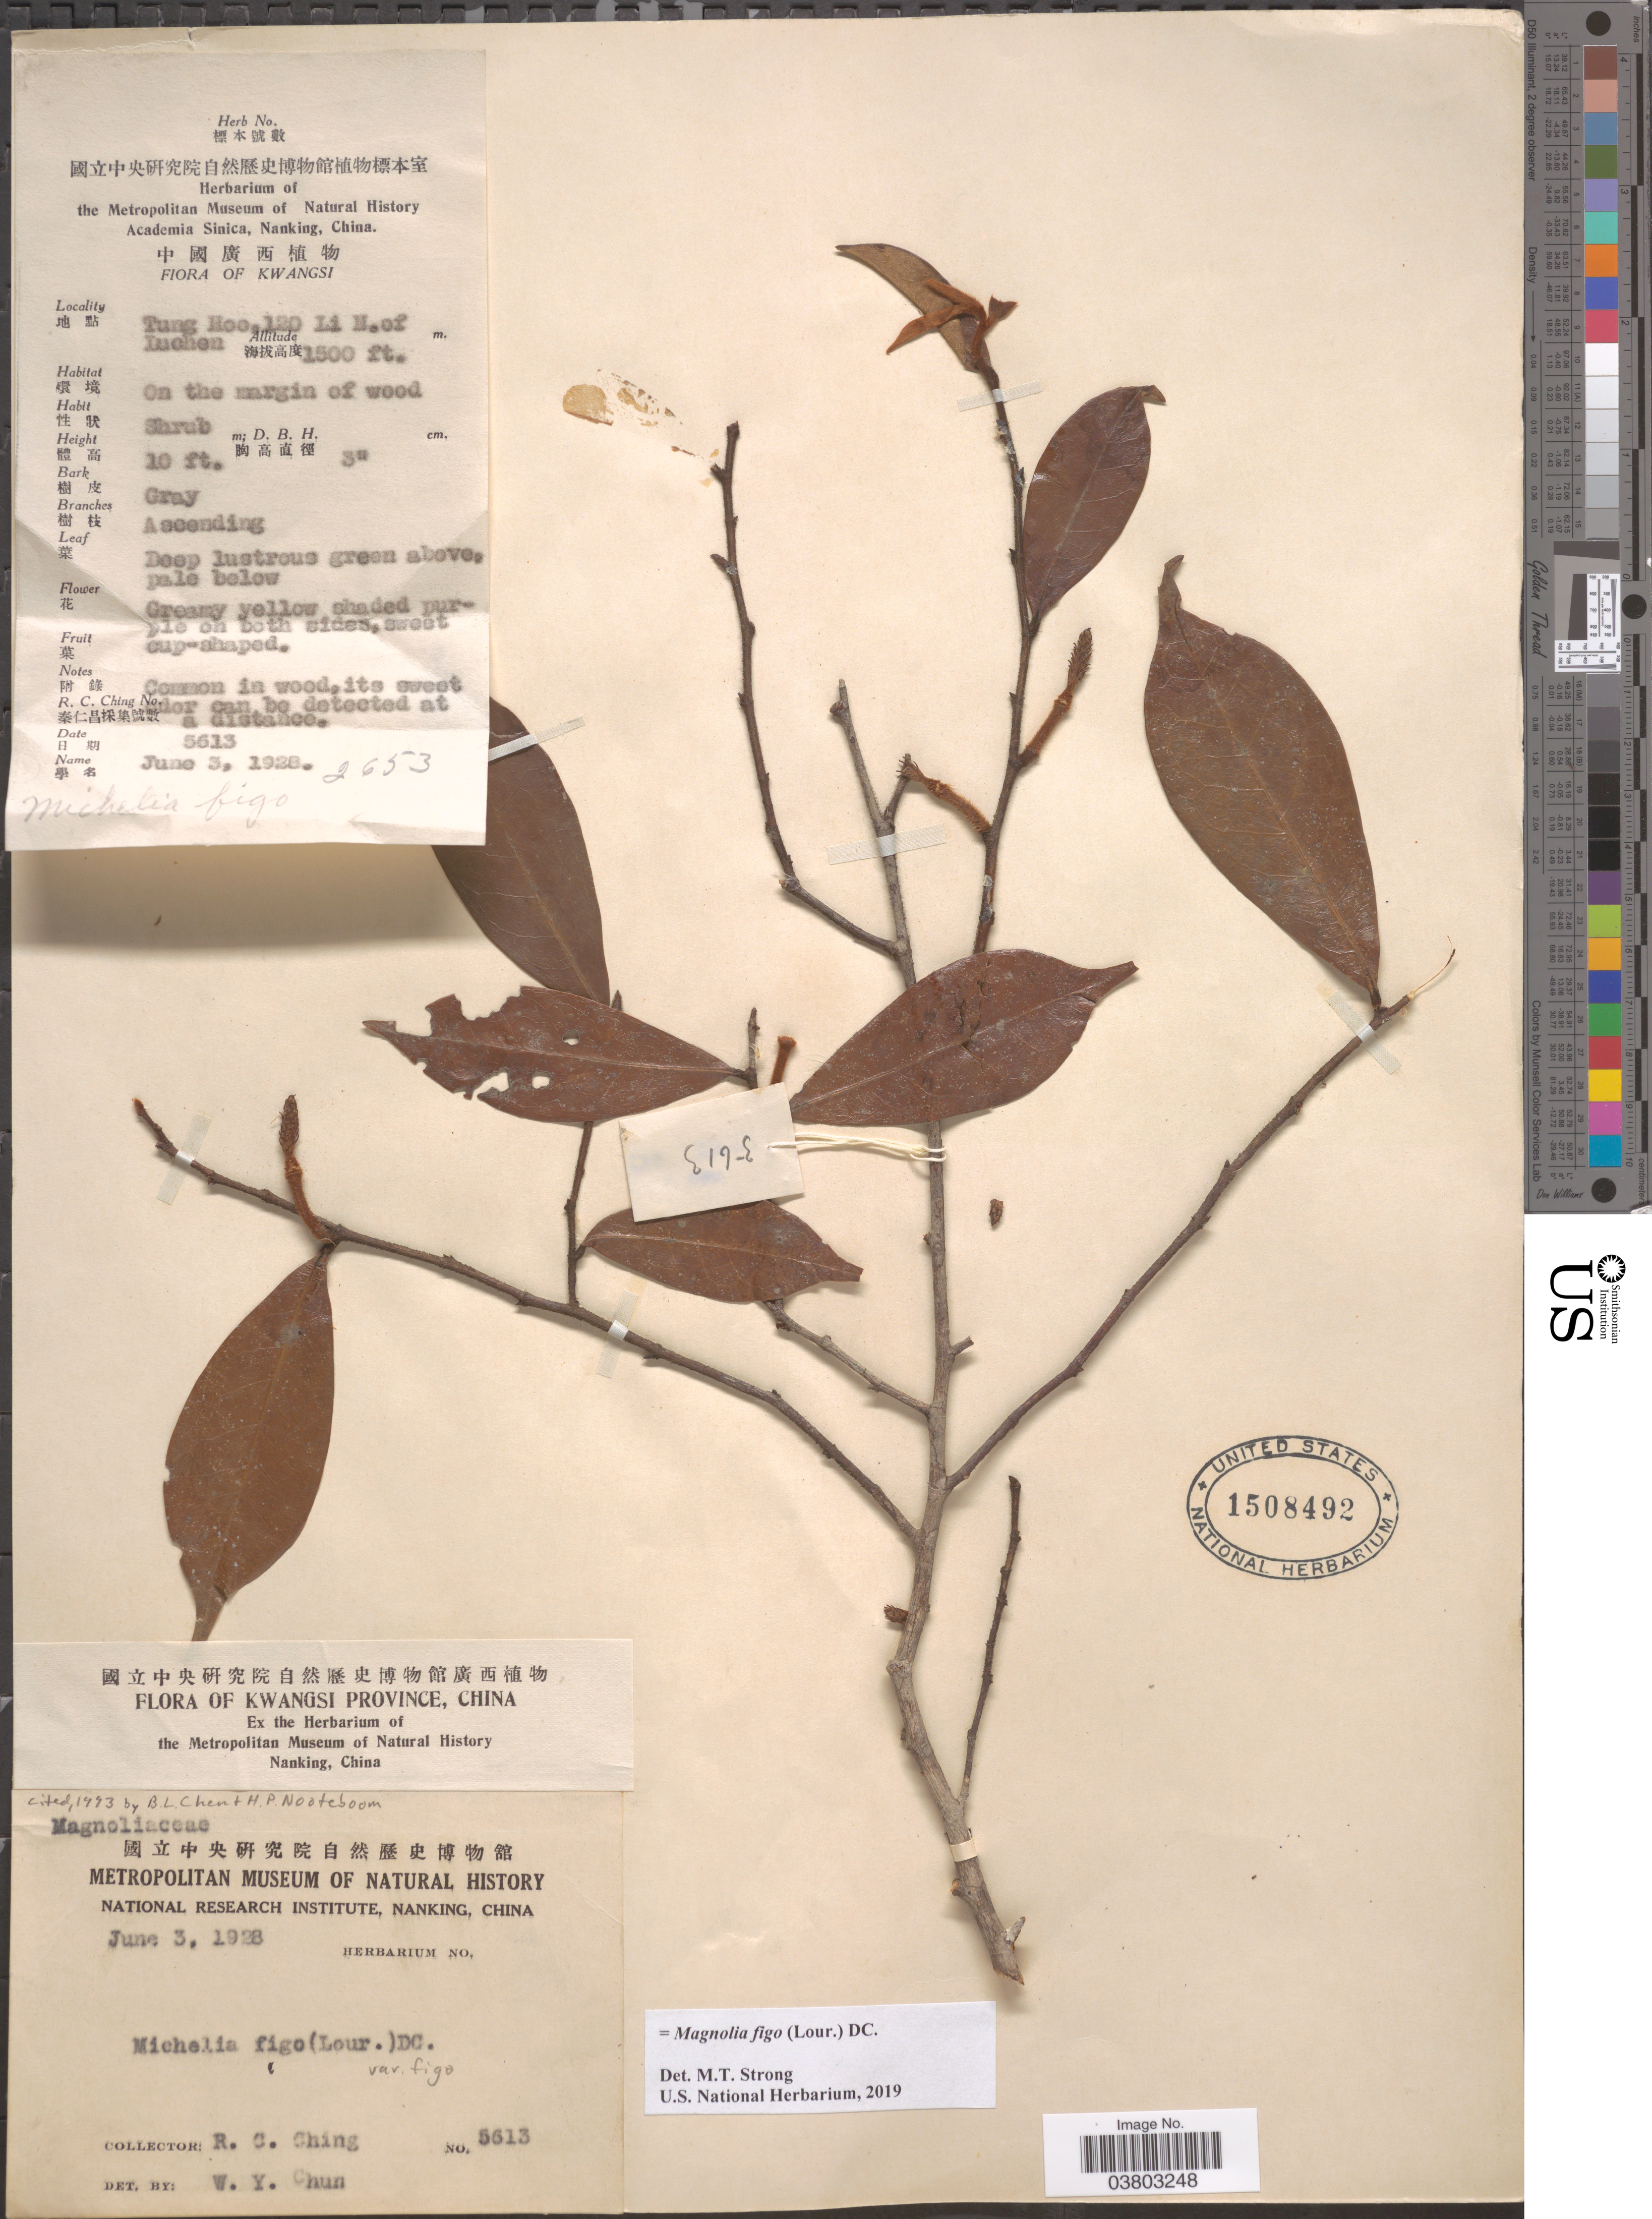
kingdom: Plantae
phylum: Tracheophyta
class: Magnoliopsida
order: Magnoliales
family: Magnoliaceae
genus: Magnolia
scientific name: Magnolia figo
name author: (Lour.) DC.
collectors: R. C. Ching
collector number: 5613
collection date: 1928-06-03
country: China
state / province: Guangxi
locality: Tung Hoo, 120 Li N. of Luchen.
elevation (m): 457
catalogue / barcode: US 1508492